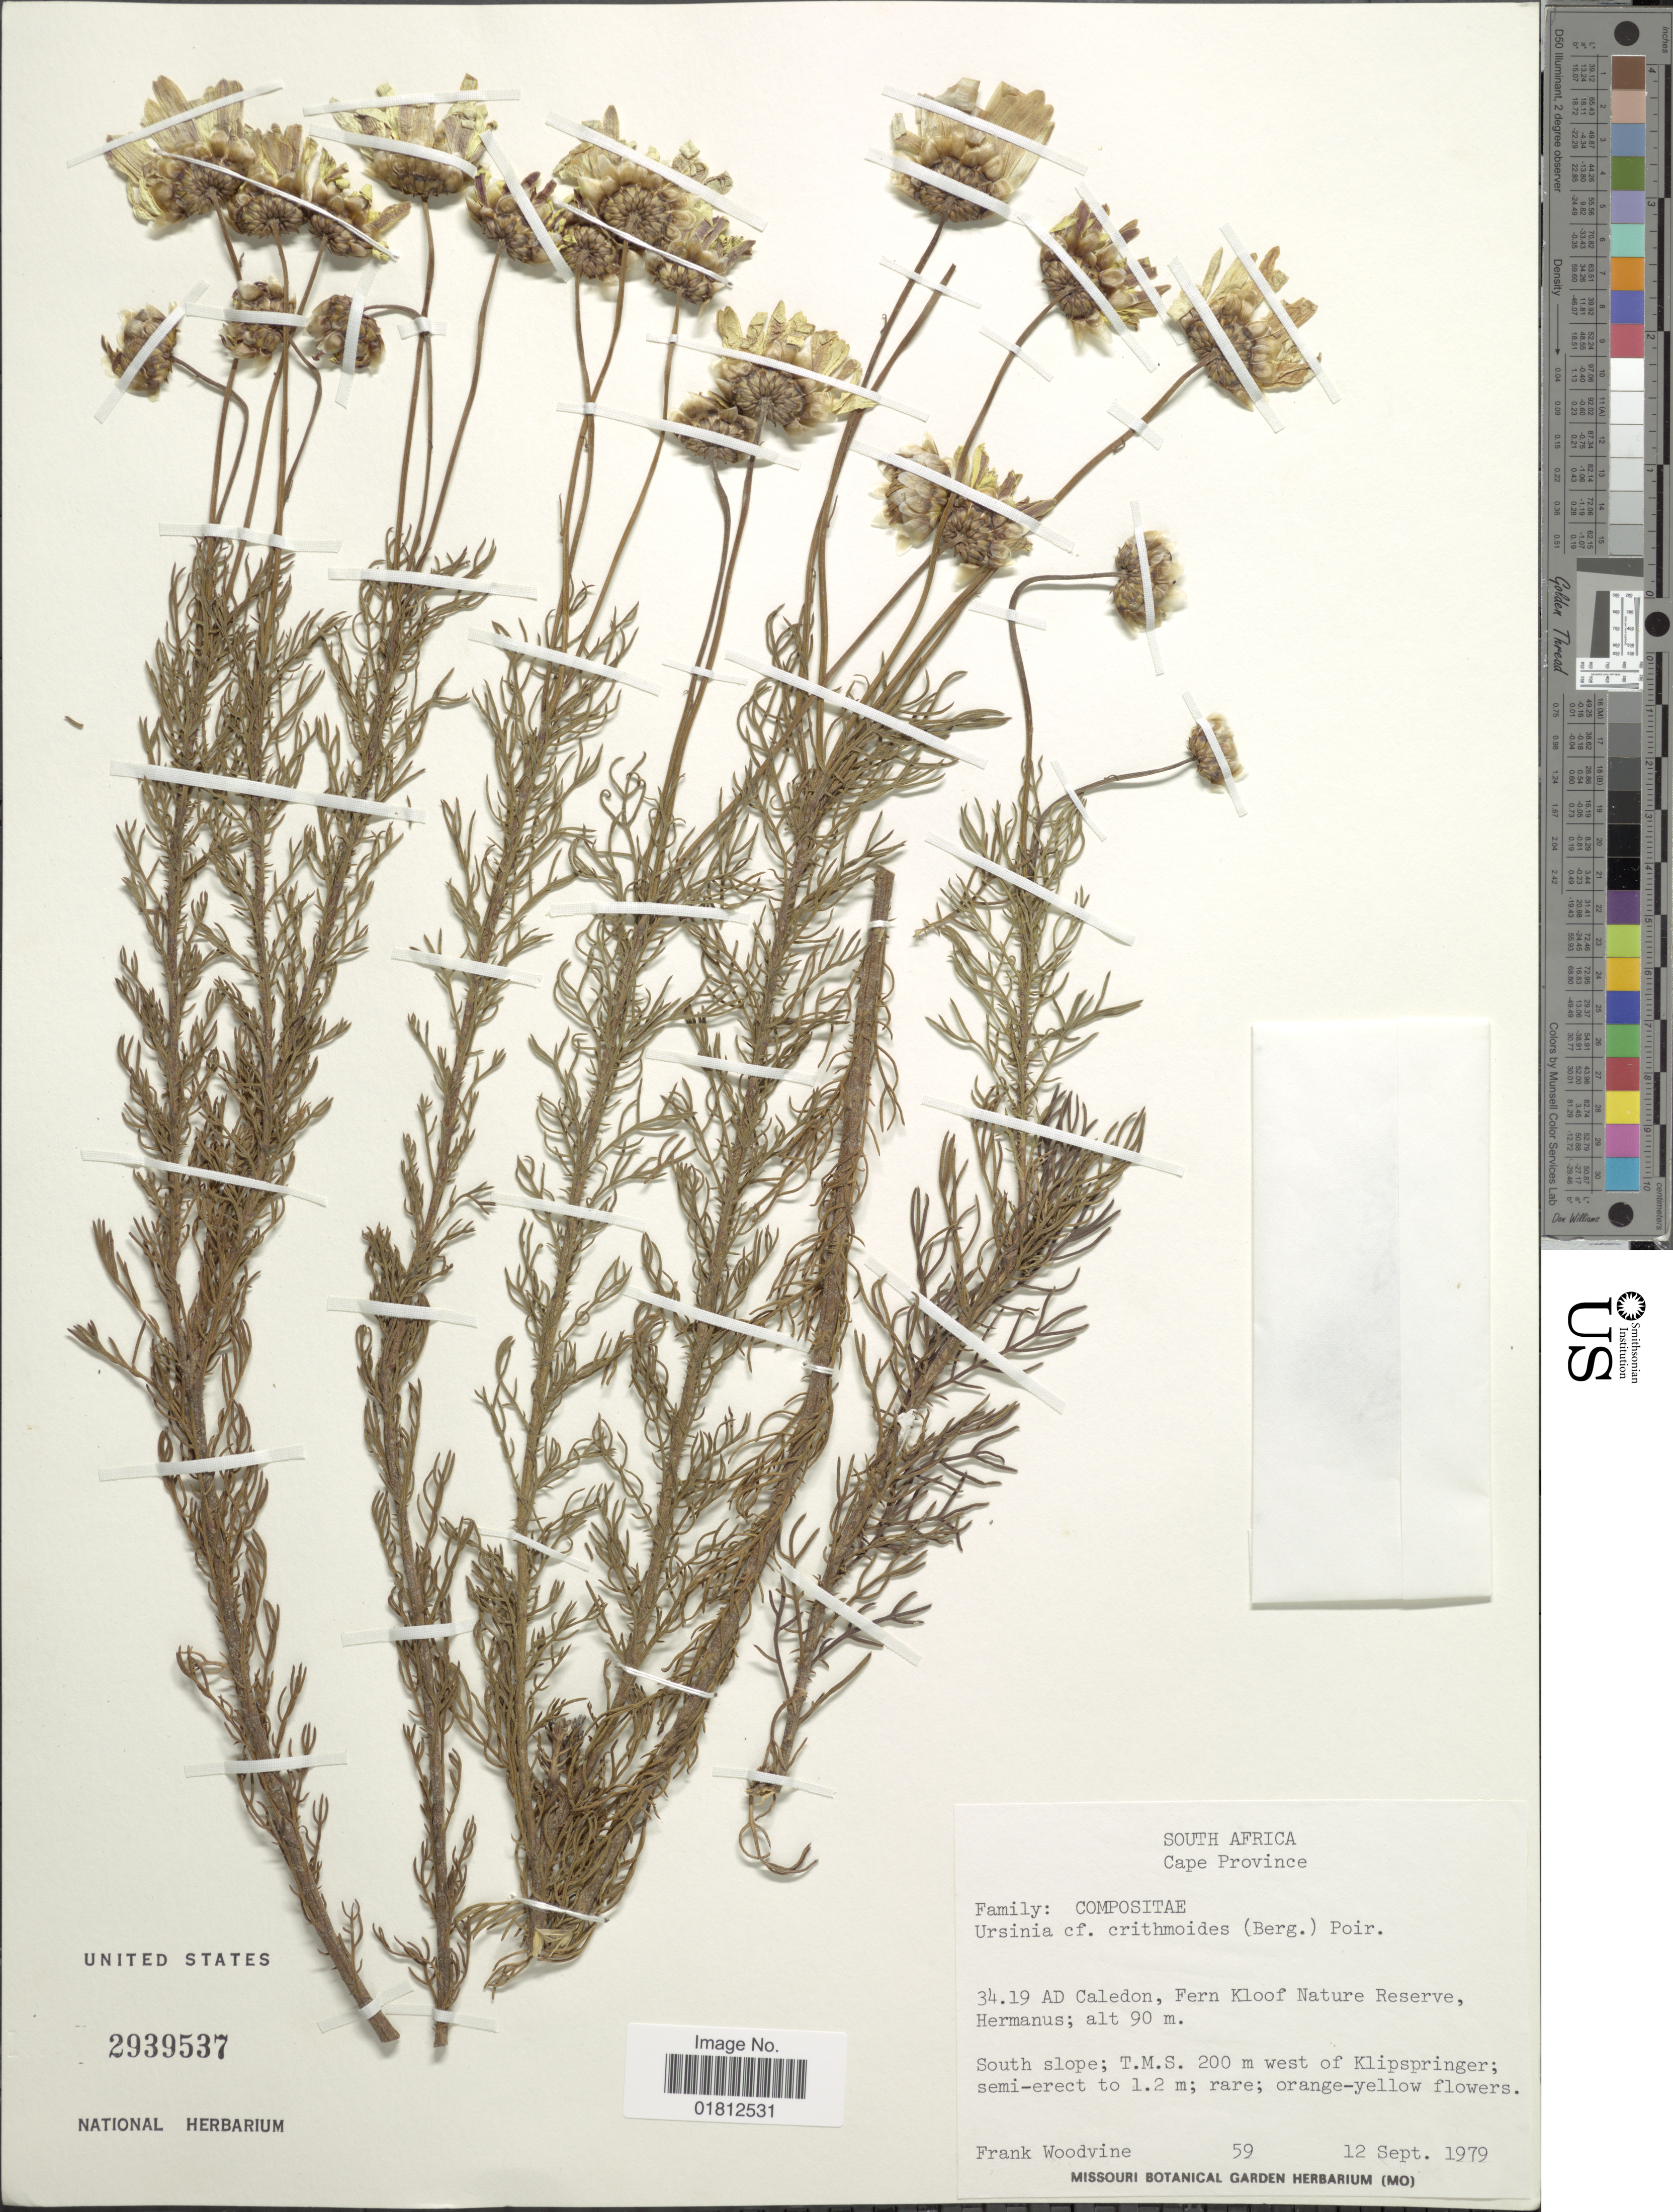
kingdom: Plantae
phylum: Tracheophyta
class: Magnoliopsida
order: Asterales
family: Asteraceae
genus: Ursinia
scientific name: Ursinia crithmifolia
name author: Spreng.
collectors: F. Woodvine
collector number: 59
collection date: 1979-09-12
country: South Africa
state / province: Western Cape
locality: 34.19 AD Caledon, Fern Kloof Nature Reserve, South slope: T.M.S. 200 m west of Klipspringer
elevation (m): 90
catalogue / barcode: US 2939537